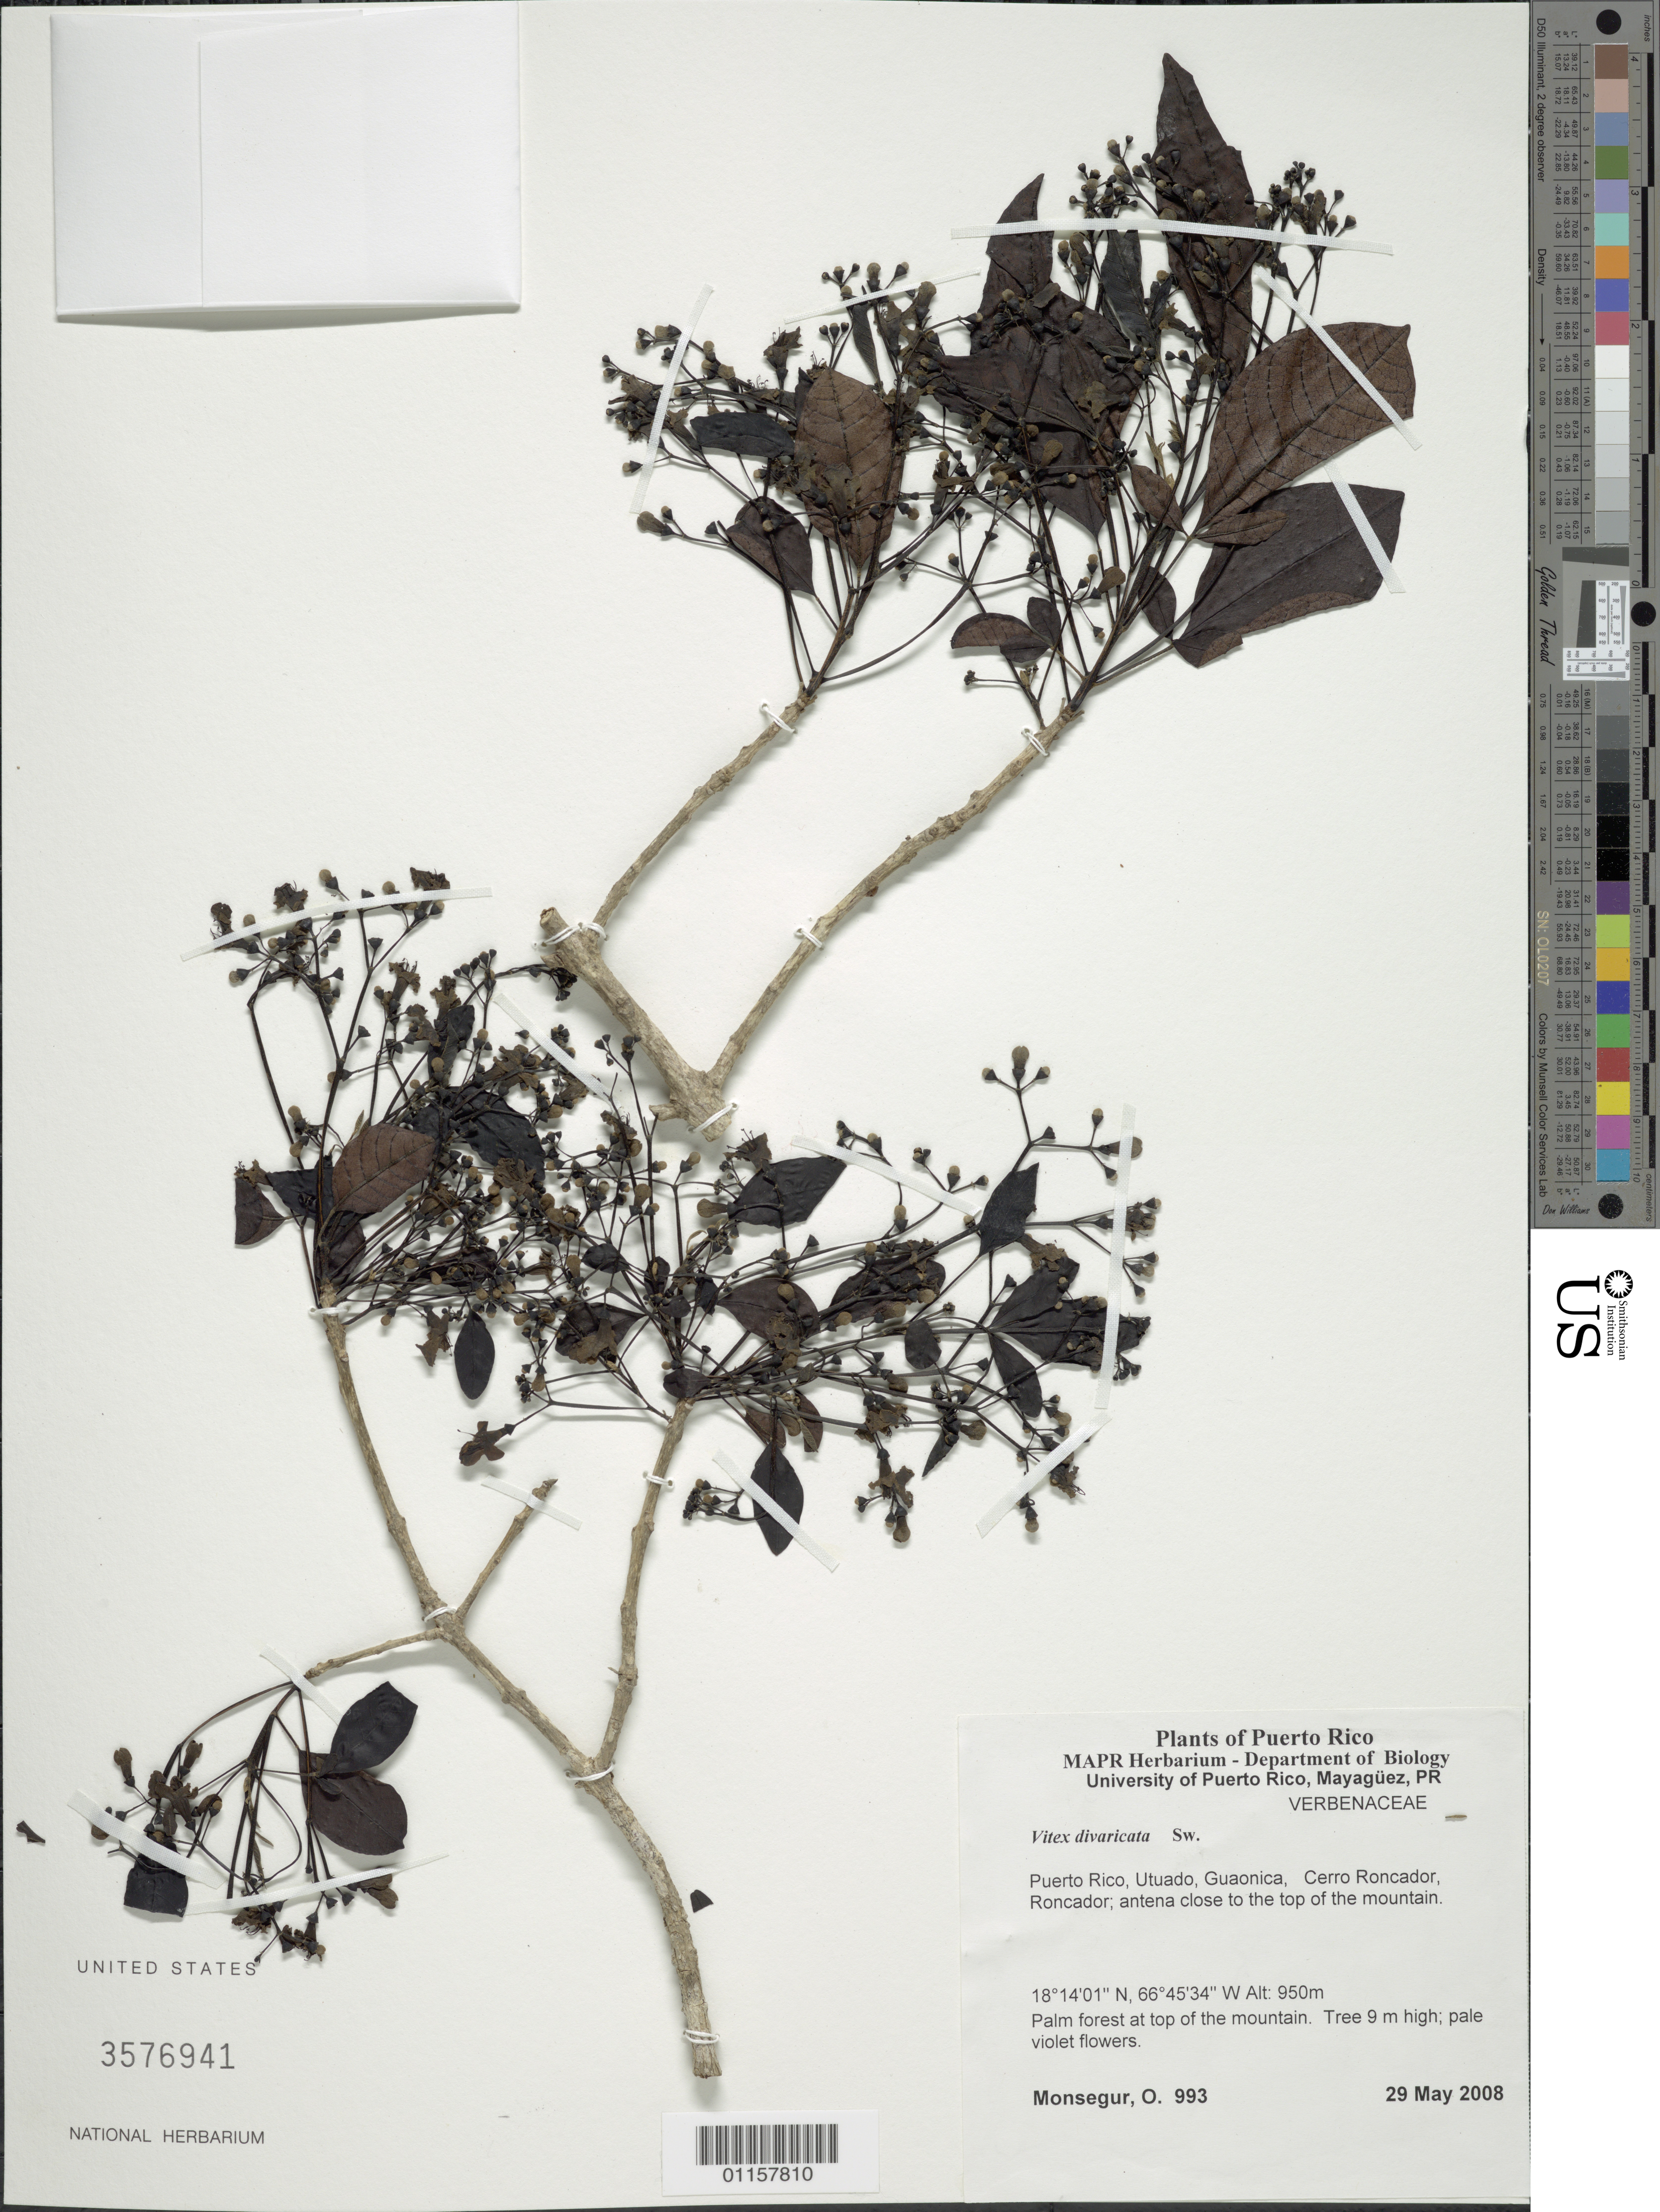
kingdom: Plantae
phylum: Tracheophyta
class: Magnoliopsida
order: Lamiales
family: Lamiaceae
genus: Vitex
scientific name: Vitex divaricata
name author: Sw.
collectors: O. Monsegur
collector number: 993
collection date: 2008-05-29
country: Puerto Rico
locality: Utado, Guaonica, Cerro Roncador, Roncador; antenna close to the top of the mountain.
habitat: Palm forest at top of the mountain.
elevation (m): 950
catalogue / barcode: US 3576941